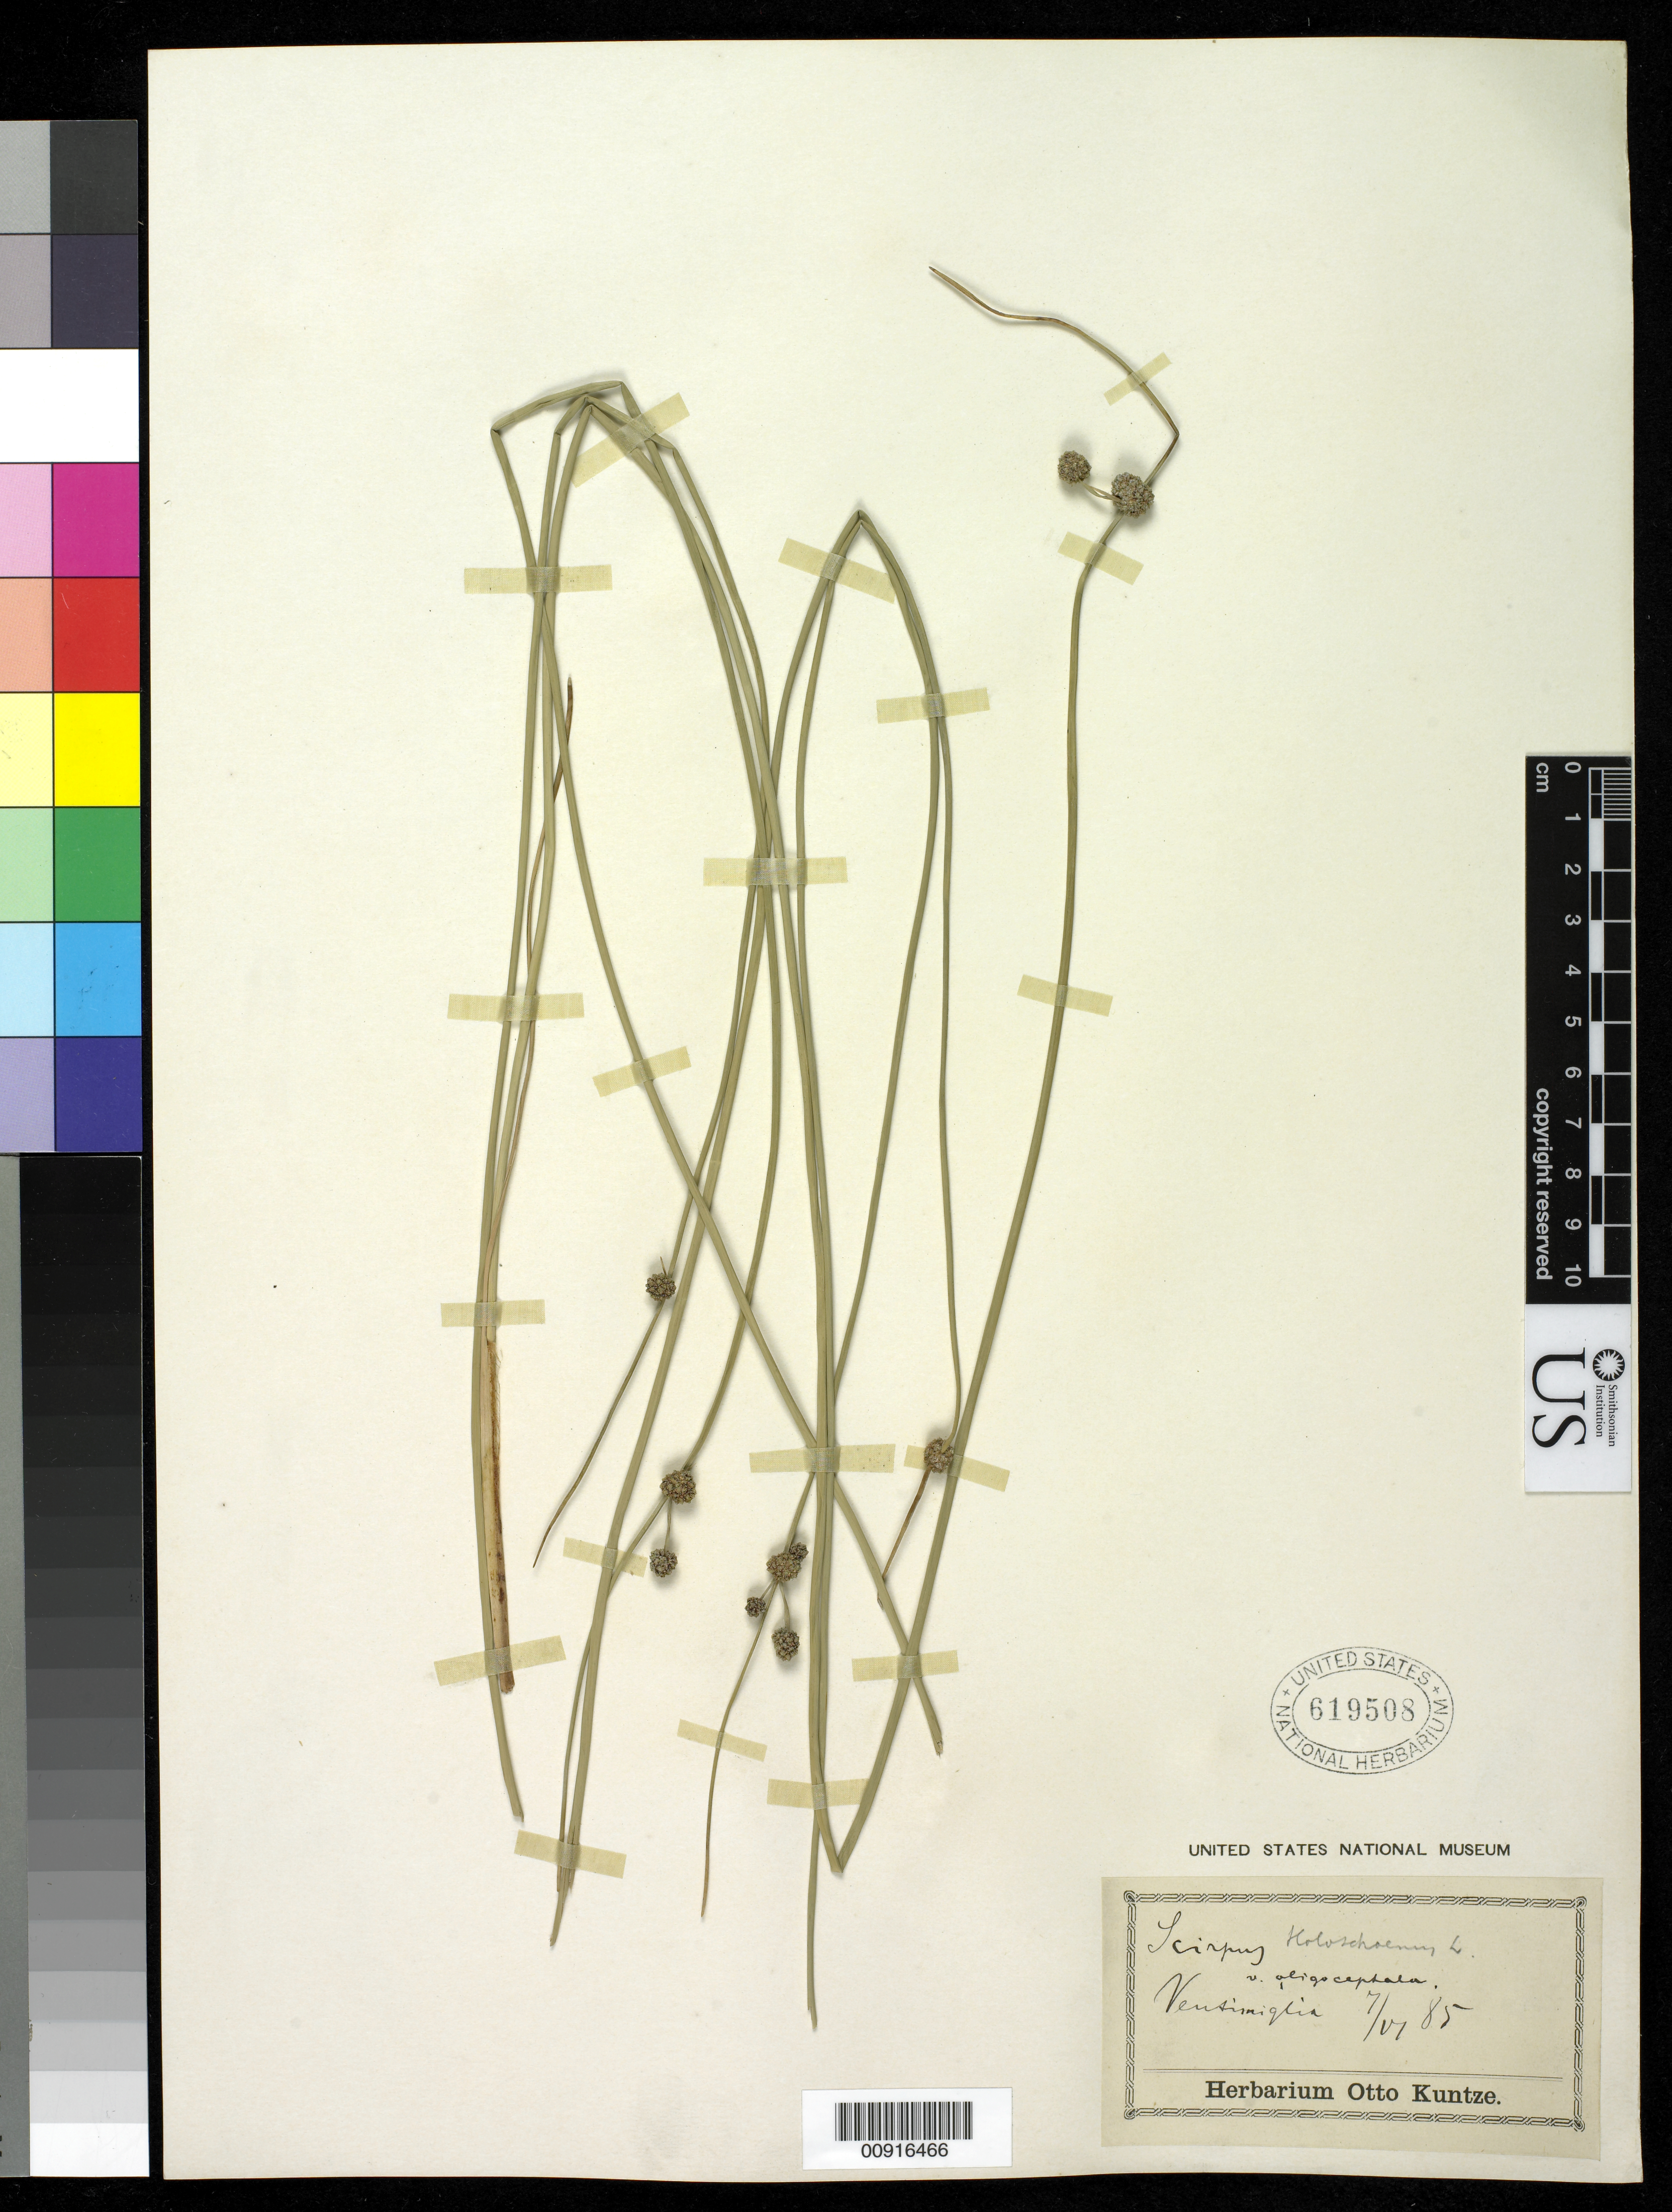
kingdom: Plantae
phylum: Tracheophyta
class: Liliopsida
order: Poales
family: Cyperaceae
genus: Scirpoides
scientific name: Scirpoides holoschoenus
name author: (L.) Soják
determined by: Strong, M. T., (US), Smithsonian Institution - National Museum of Natural History (UNITED STATES)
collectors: ex Herb. O. Kuntze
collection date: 1885-06-07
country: Italy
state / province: Liguria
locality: Ventimiglia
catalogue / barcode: US 619508